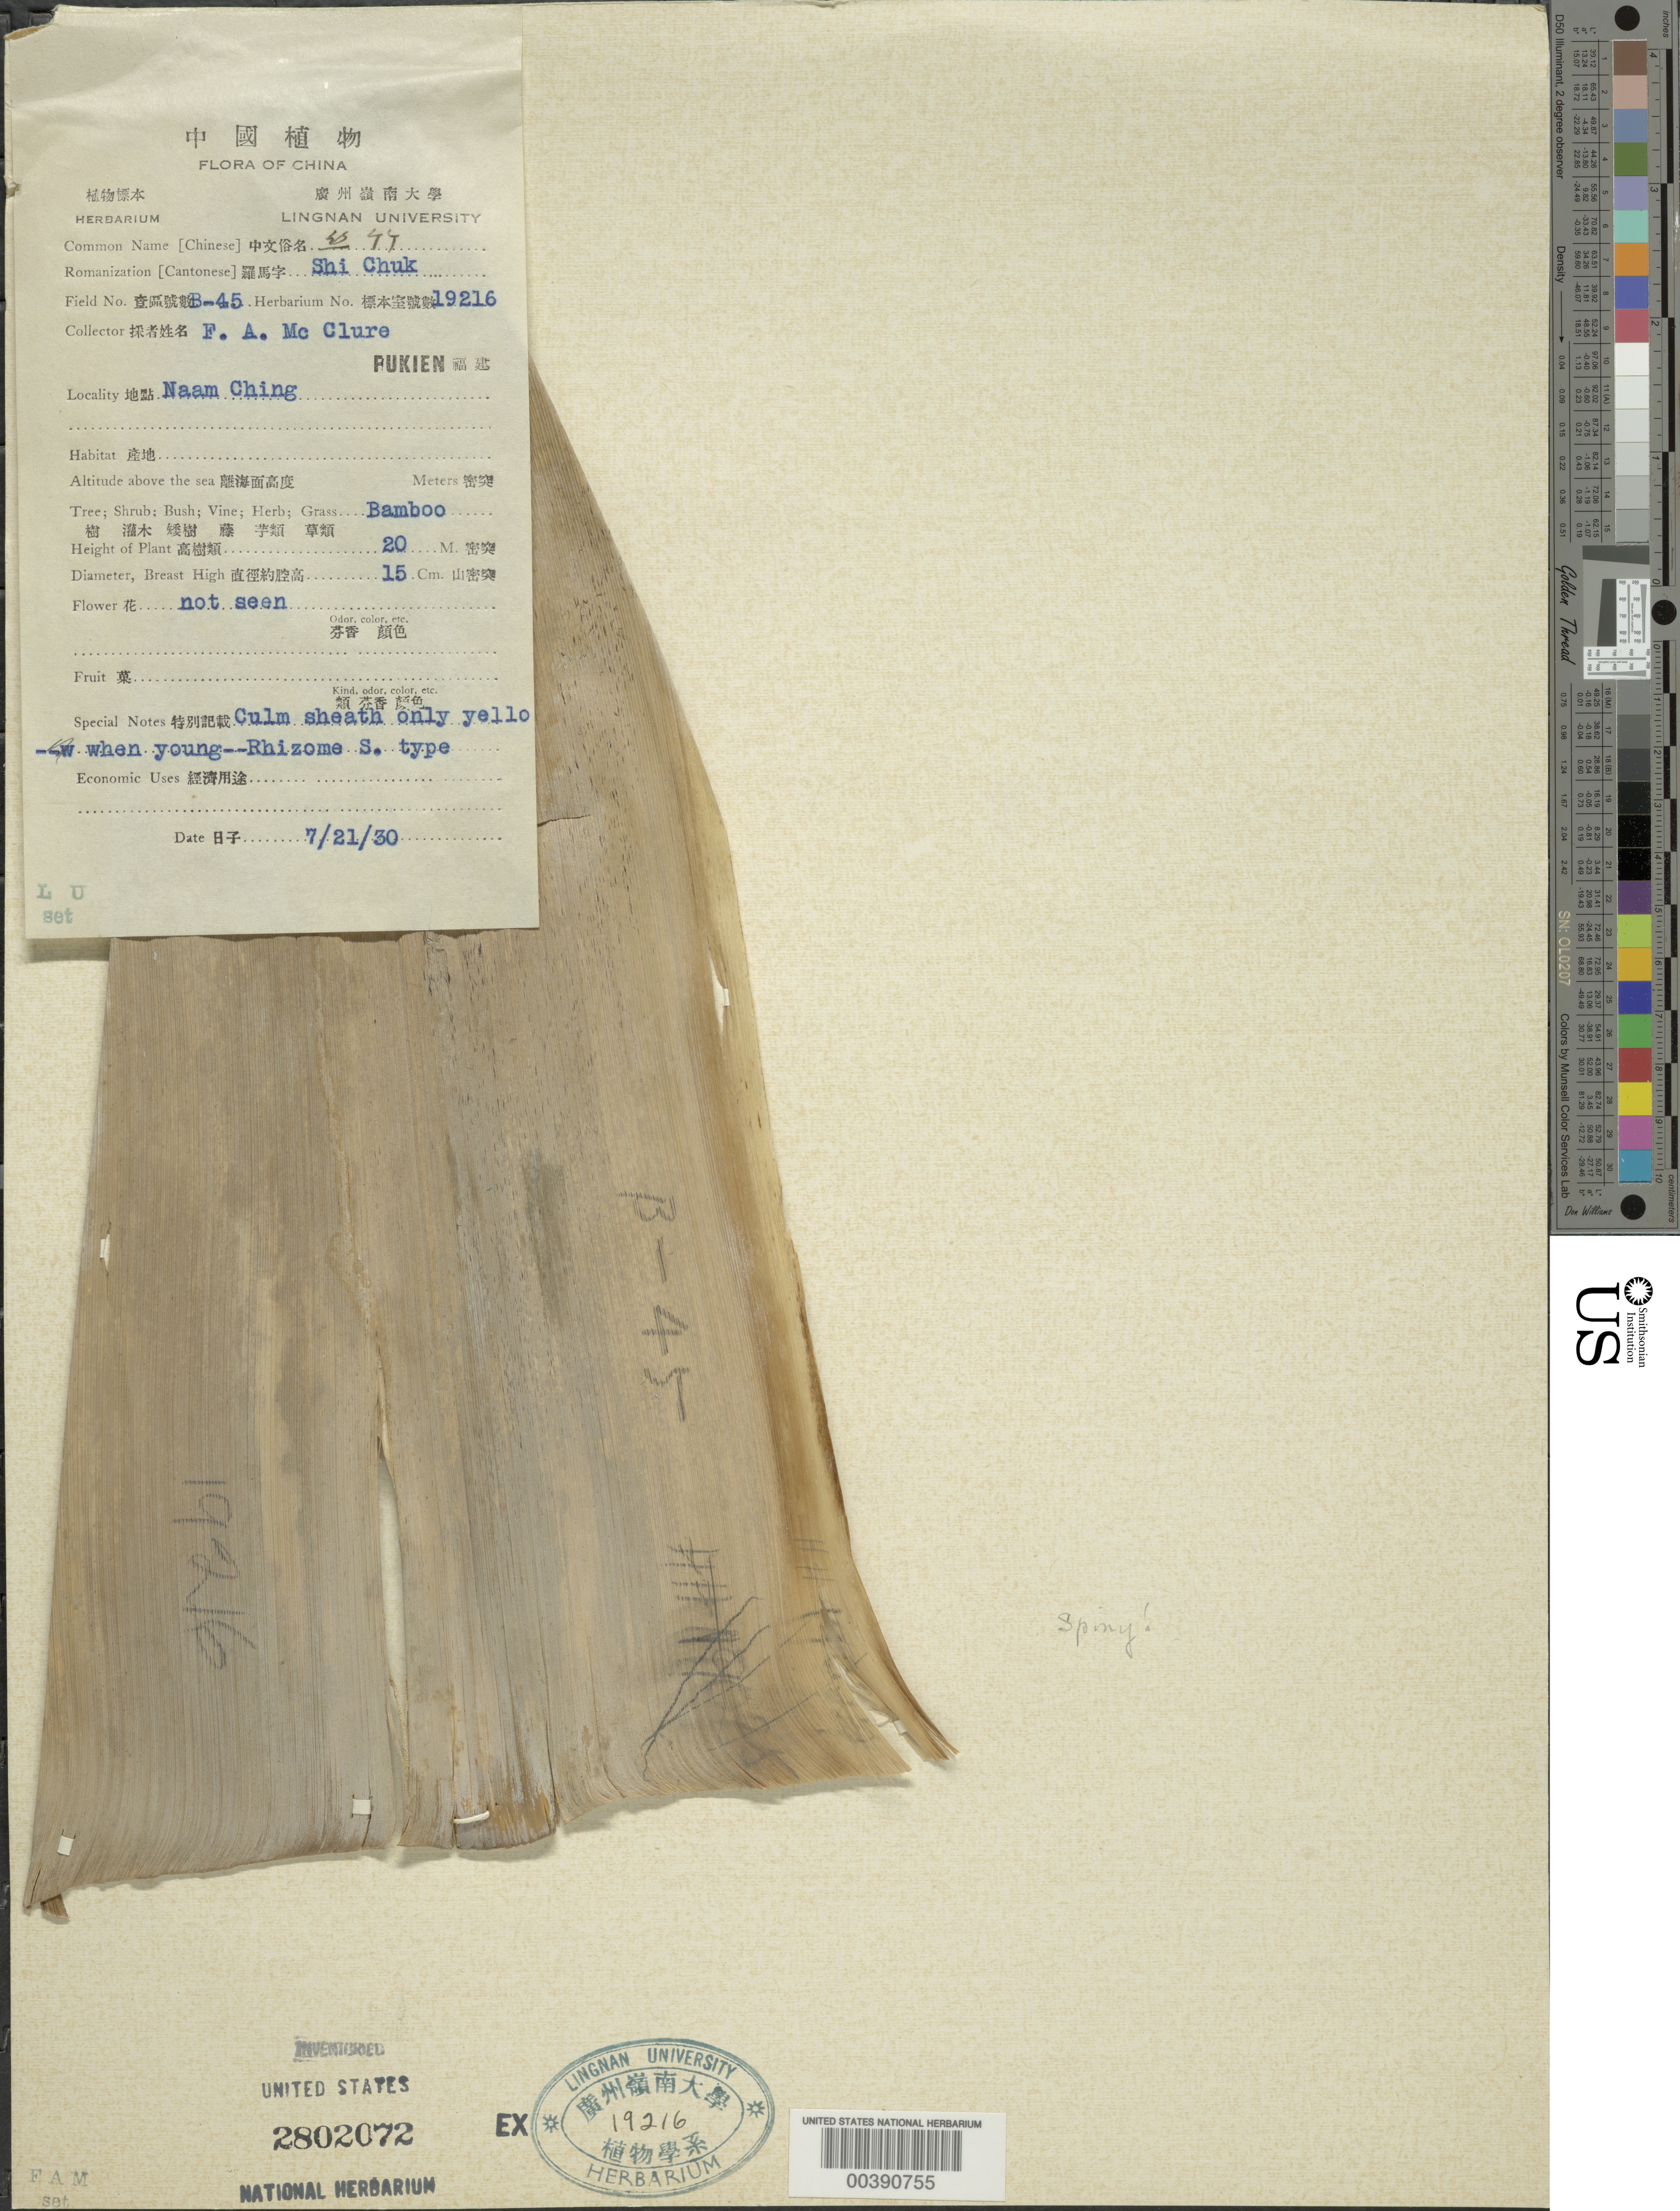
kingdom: Plantae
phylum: Tracheophyta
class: Liliopsida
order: Poales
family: Poaceae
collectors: F. A. McClure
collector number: B-45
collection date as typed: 21 Jul 1930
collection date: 1930-07-21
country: China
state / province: Fujian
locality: Naam ching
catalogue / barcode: US 2802072